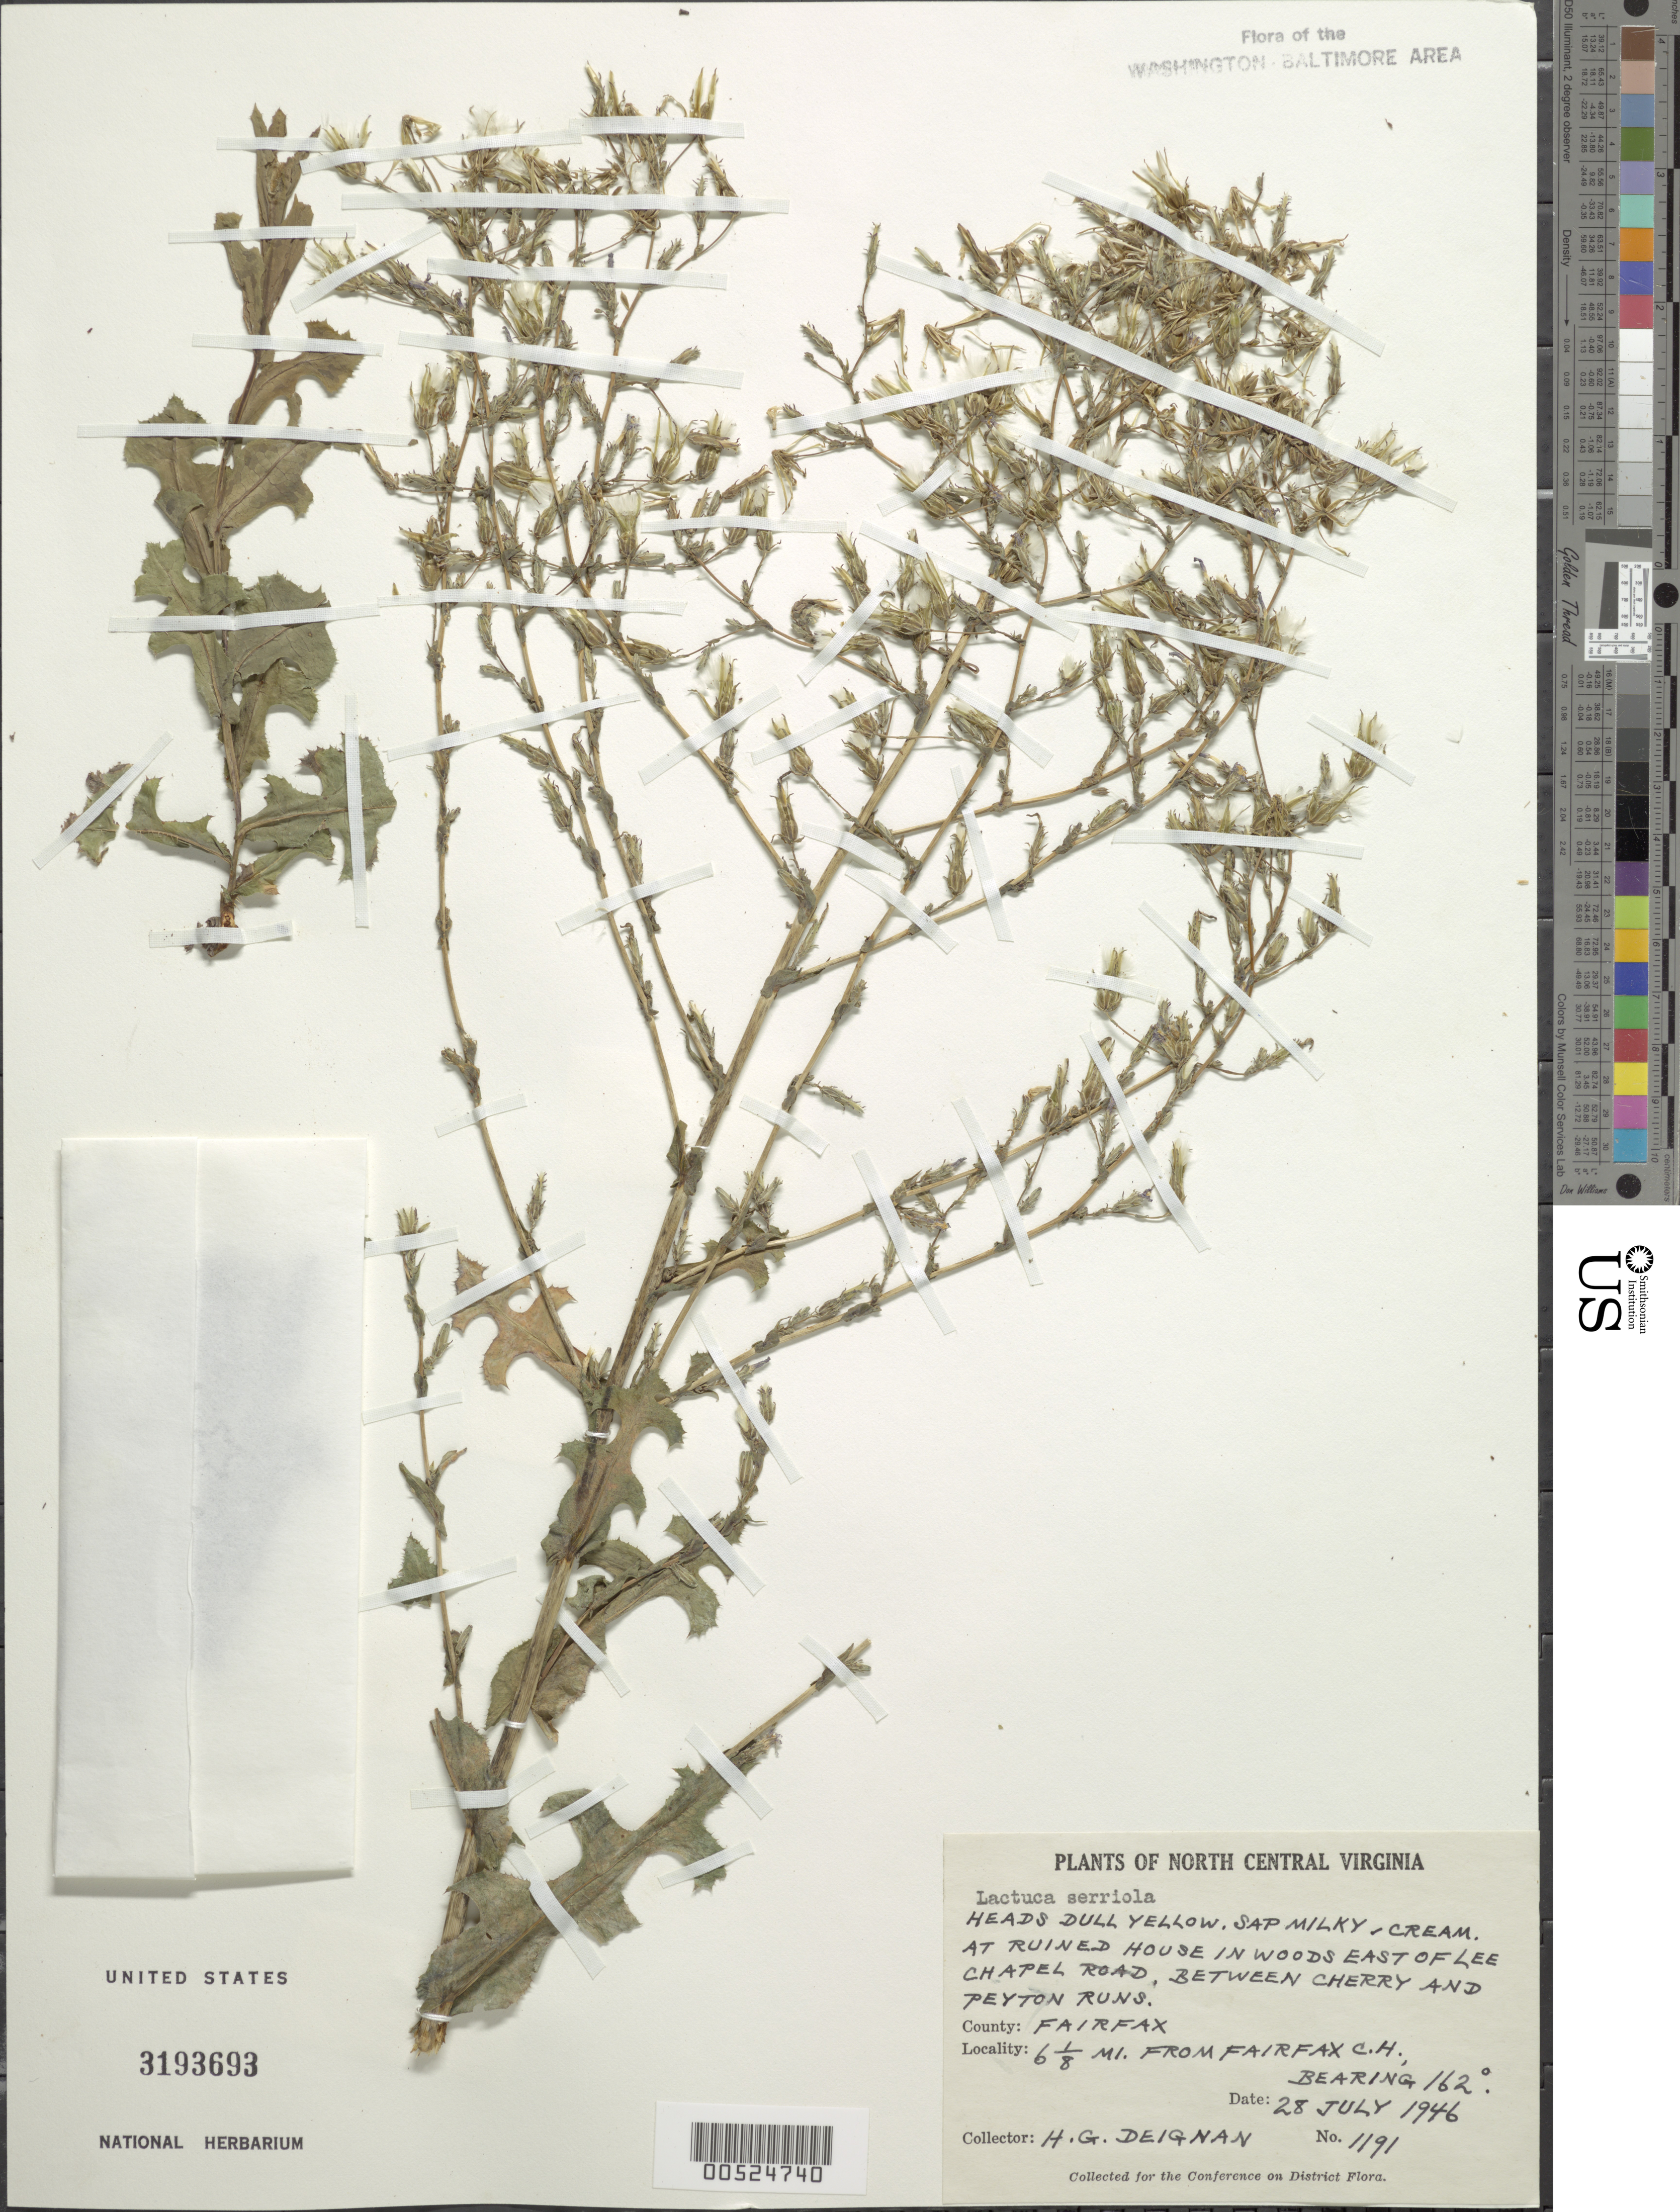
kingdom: Plantae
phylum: Tracheophyta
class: Magnoliopsida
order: Asterales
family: Asteraceae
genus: Lactuca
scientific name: Lactuca serriola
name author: L.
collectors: H. Deignan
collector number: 1191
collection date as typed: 28 Jul 1946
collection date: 1946-07-28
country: United States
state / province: Virginia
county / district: Fairfax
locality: Fairfax Courthouse, 6.13 mi. from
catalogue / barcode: US 3193693